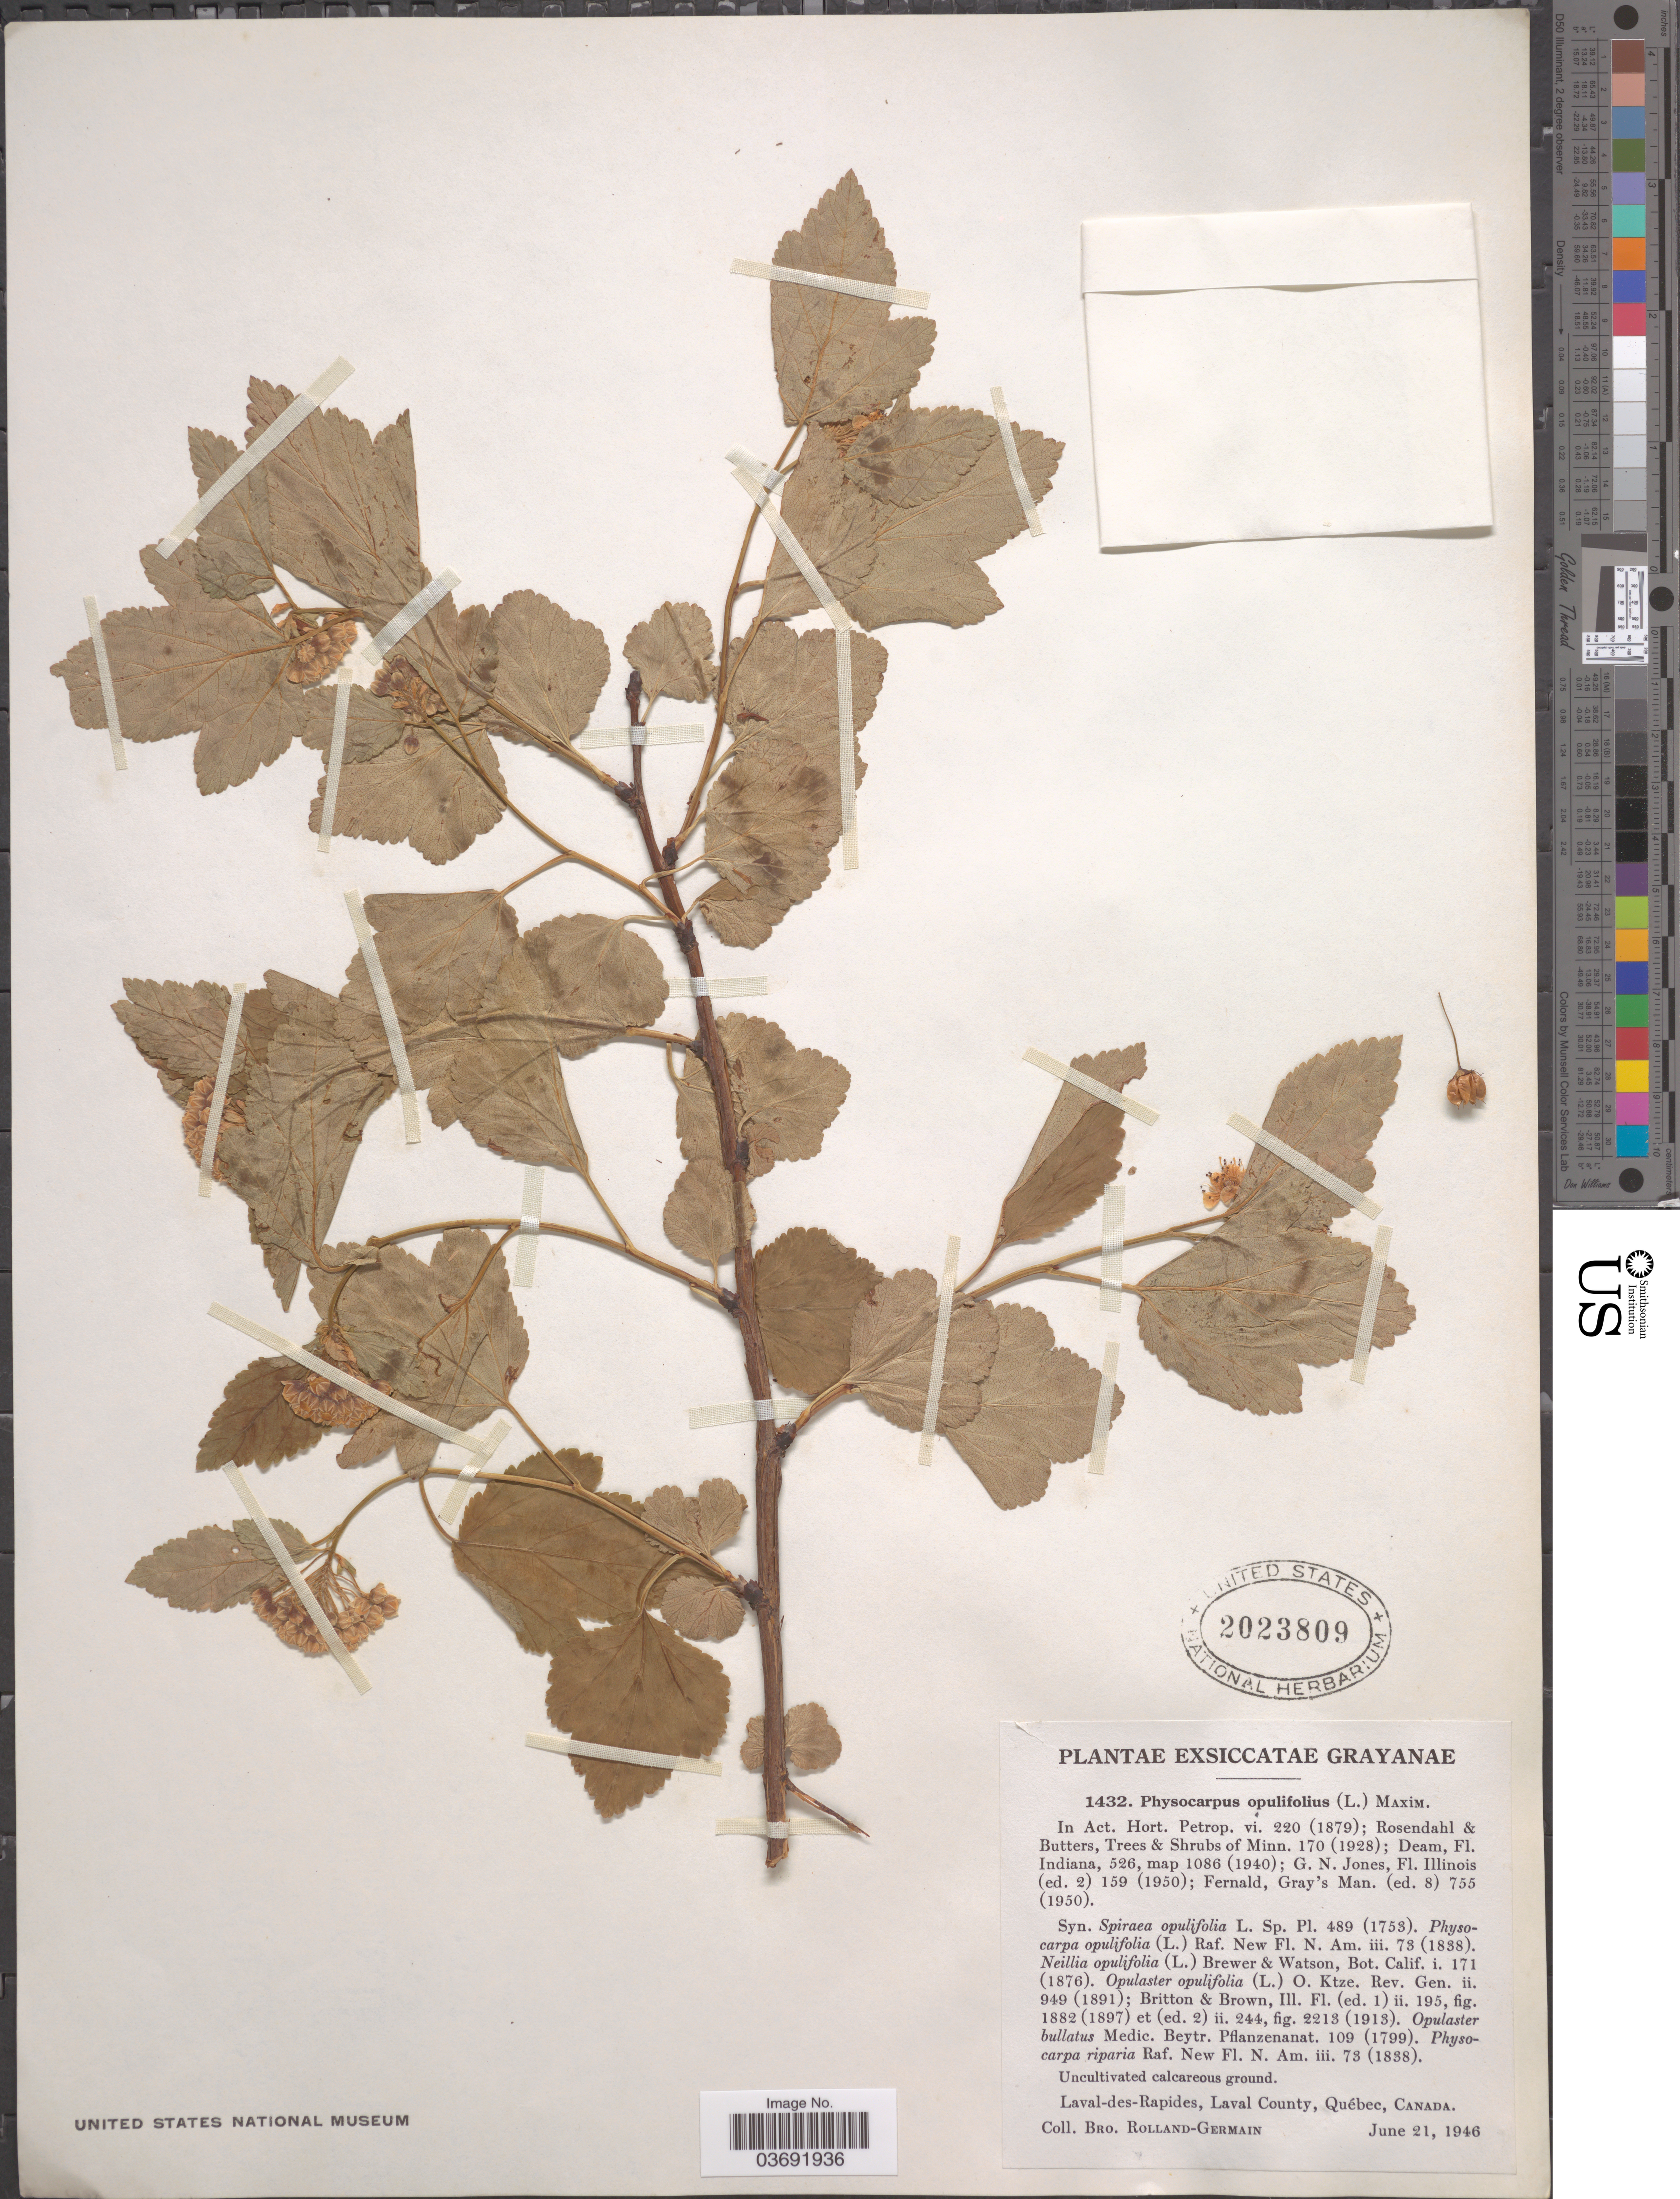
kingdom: Plantae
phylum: Tracheophyta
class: Magnoliopsida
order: Rosales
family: Rosaceae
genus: Physocarpus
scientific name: Physocarpus opulifolius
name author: (L.) Maxim.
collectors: Rolland-Germain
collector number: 1432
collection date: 1946-06-21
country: Canada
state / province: Quebec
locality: Grayanae [unsure placement] Laval-des-Rapides, Laval County, Québec.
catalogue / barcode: US 2023809